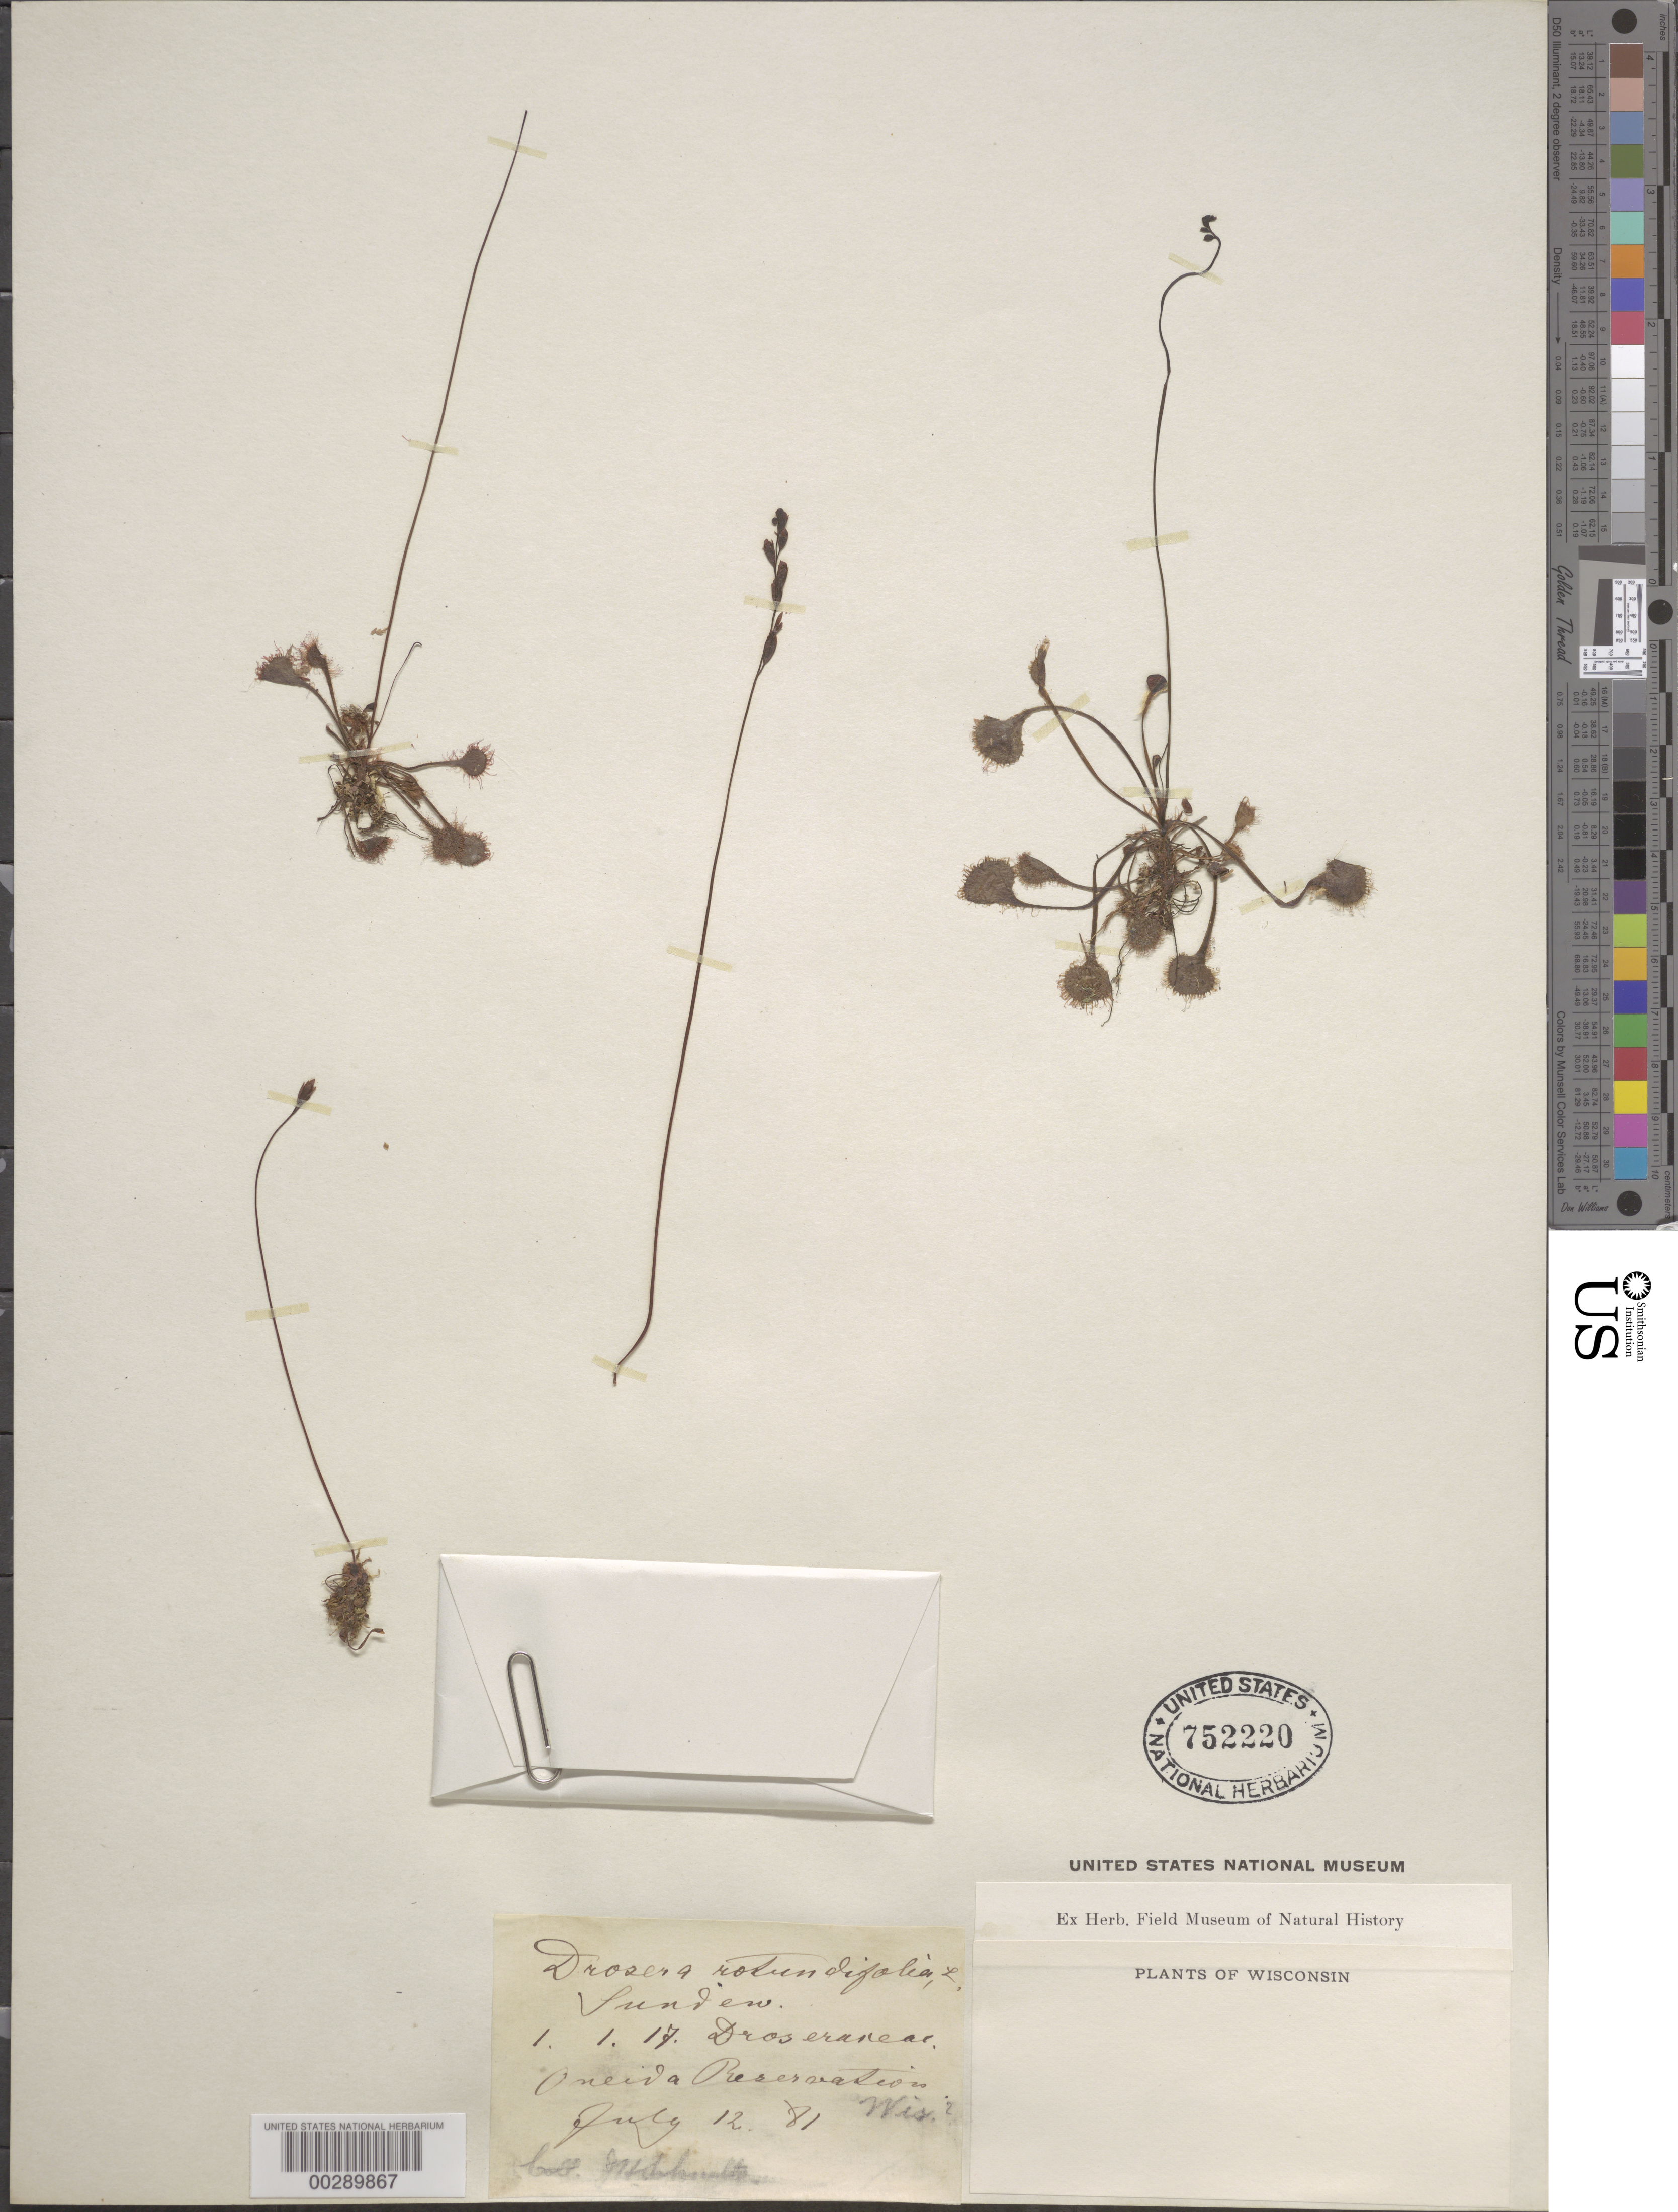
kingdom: Plantae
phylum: Tracheophyta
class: Magnoliopsida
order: Caryophyllales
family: Droseraceae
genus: Drosera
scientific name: Drosera rotundifolia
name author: L.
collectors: J. H. Schuette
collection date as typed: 12 Jul 1881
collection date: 1881-07-12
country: United States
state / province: Wisconsin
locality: Oneida reservation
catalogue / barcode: US 752220